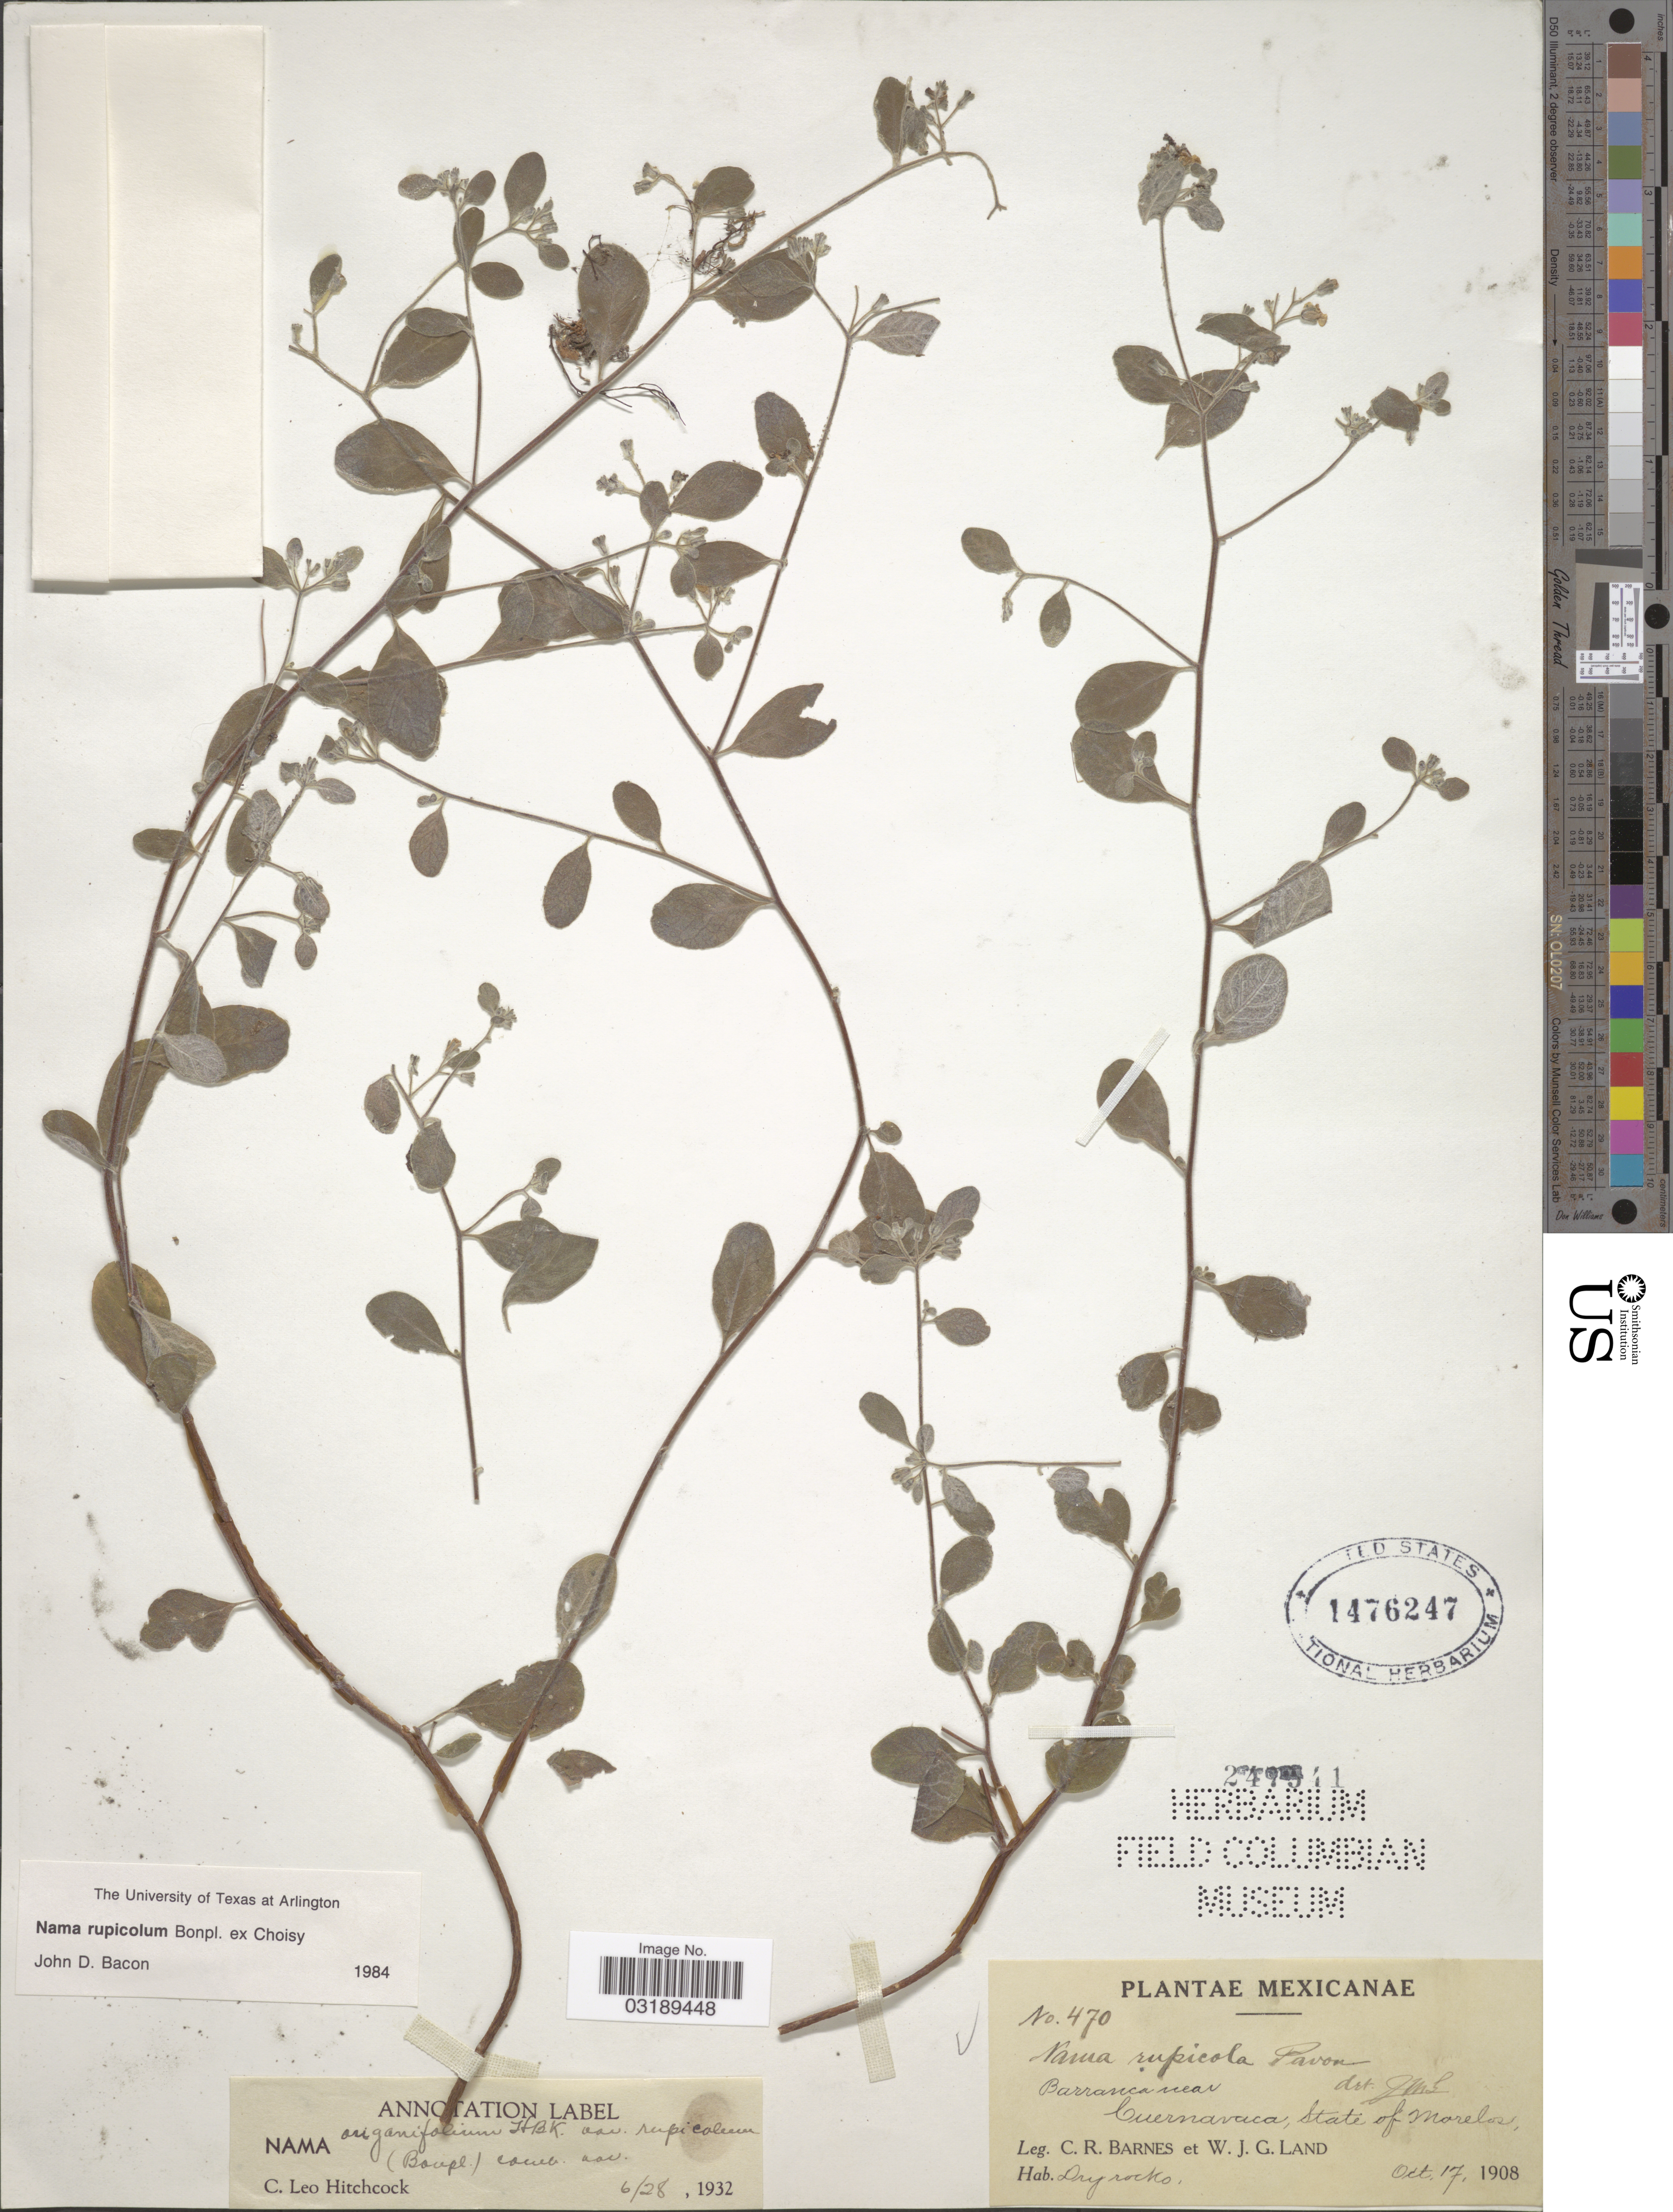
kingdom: Plantae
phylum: Tracheophyta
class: Magnoliopsida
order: Boraginales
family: Namaceae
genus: Nama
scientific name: Nama rupicola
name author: Bonpl. ex Choisy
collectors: C. R. Barnes & W. J. G. Land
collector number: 470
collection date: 1908-10-17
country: Mexico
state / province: Morelos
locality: Barranca near Cuernavaca.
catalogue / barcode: US 1476247